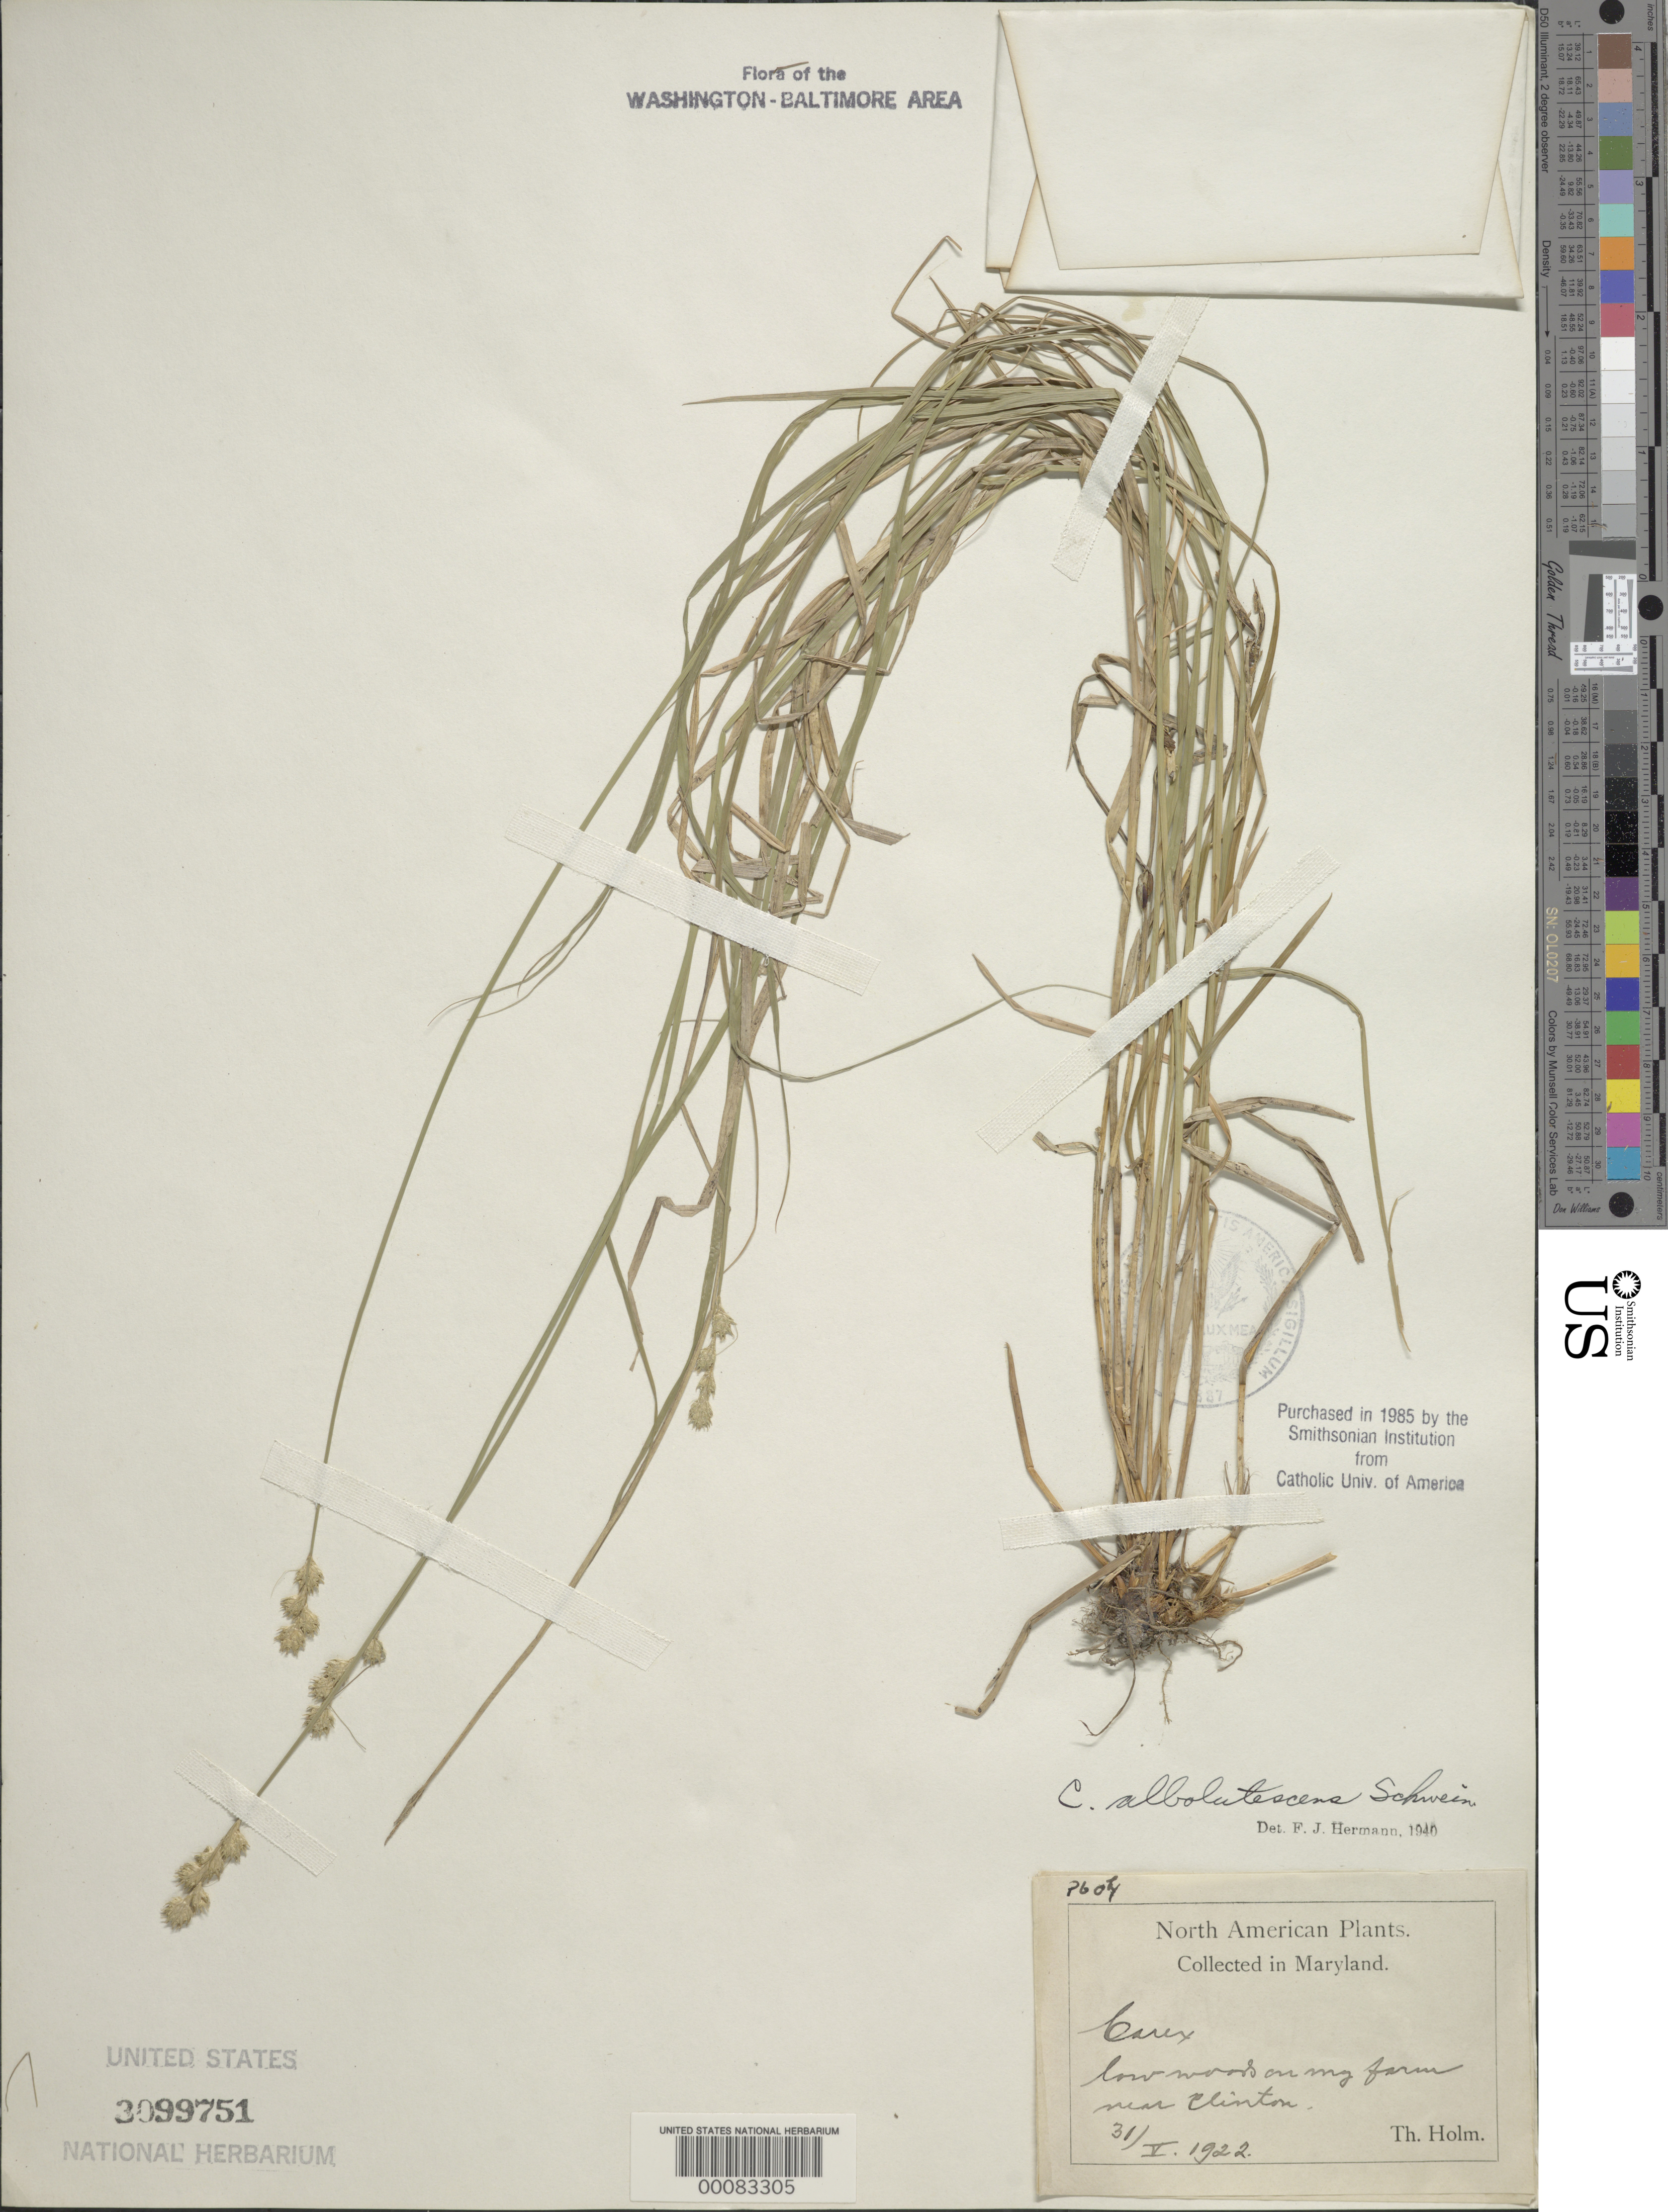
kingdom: Plantae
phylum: Tracheophyta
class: Liliopsida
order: Poales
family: Cyperaceae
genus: Carex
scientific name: Carex albolutescens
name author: Schwein.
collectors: T. Holm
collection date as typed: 31 May 1922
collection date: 1922-05-31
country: United States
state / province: Maryland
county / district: Prince George's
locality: Near Clinton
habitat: Low woods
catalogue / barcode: US 3099751